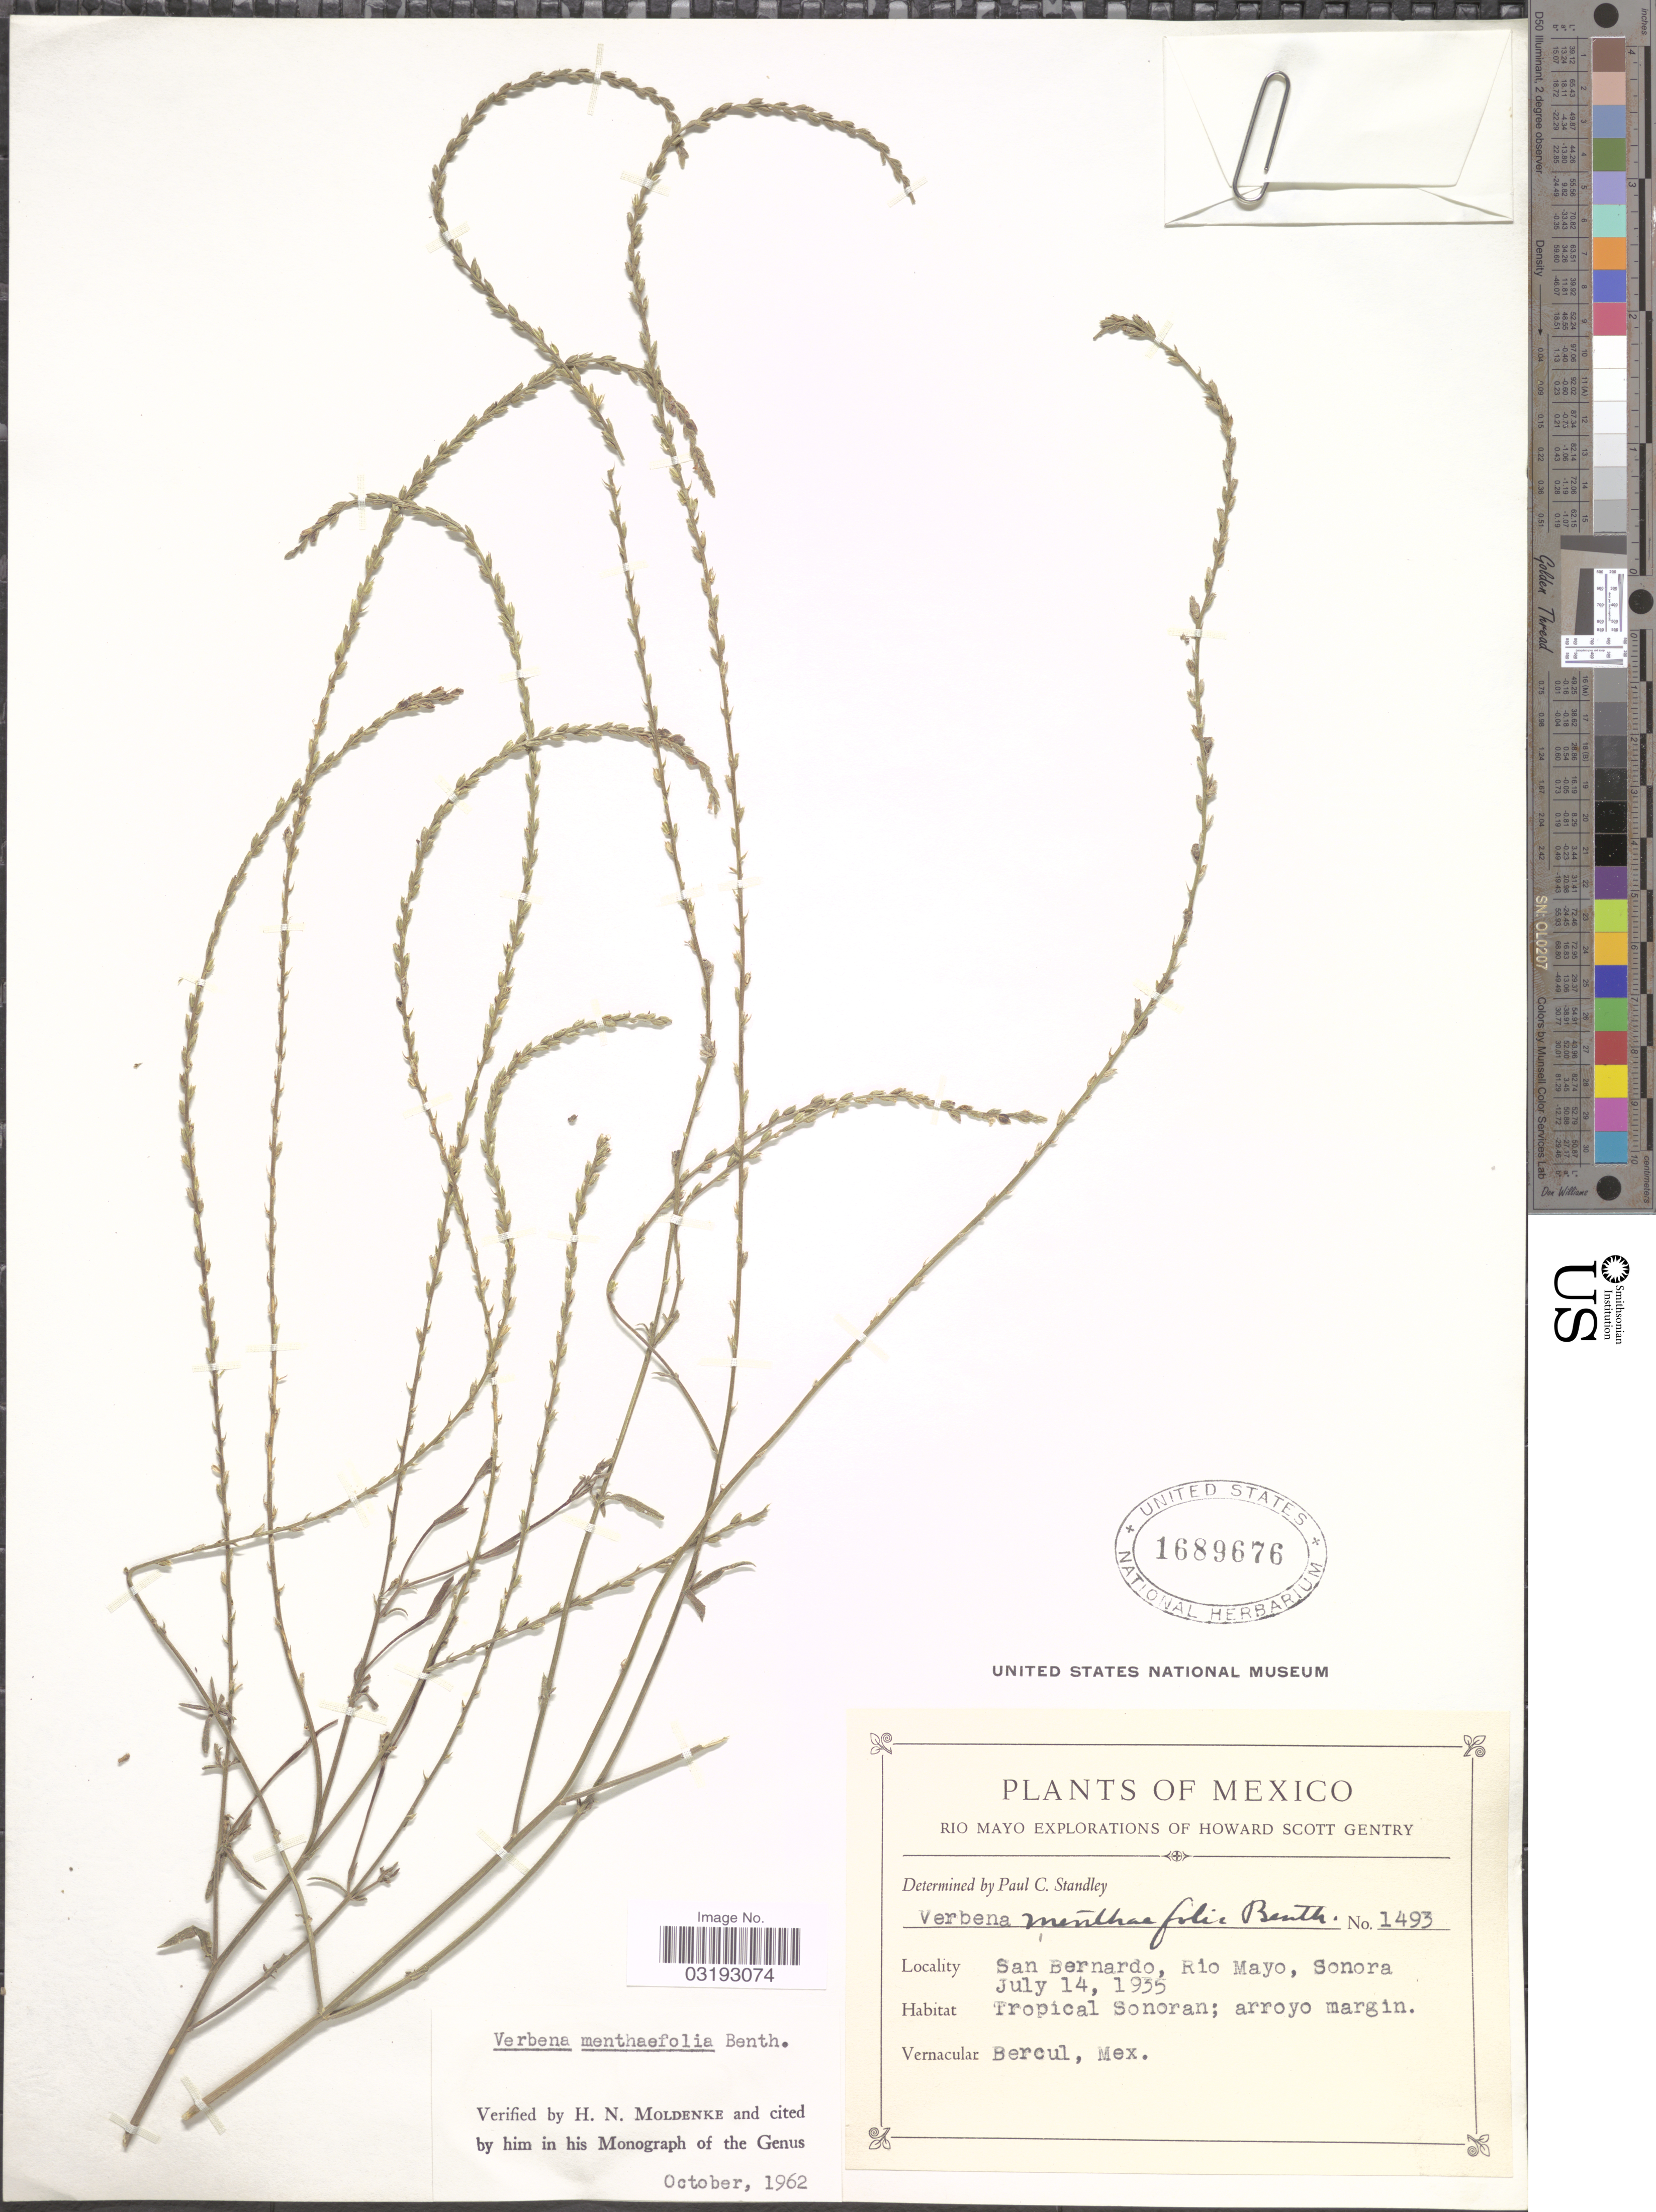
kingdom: Plantae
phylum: Tracheophyta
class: Magnoliopsida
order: Lamiales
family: Verbenaceae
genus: Verbena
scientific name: Verbena menthaefolia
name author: Benth.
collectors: H. S. Gentry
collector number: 1493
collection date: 1935-07-14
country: Mexico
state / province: Sonora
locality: San Bernardo, Rio Mayo.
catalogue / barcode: US 1689676